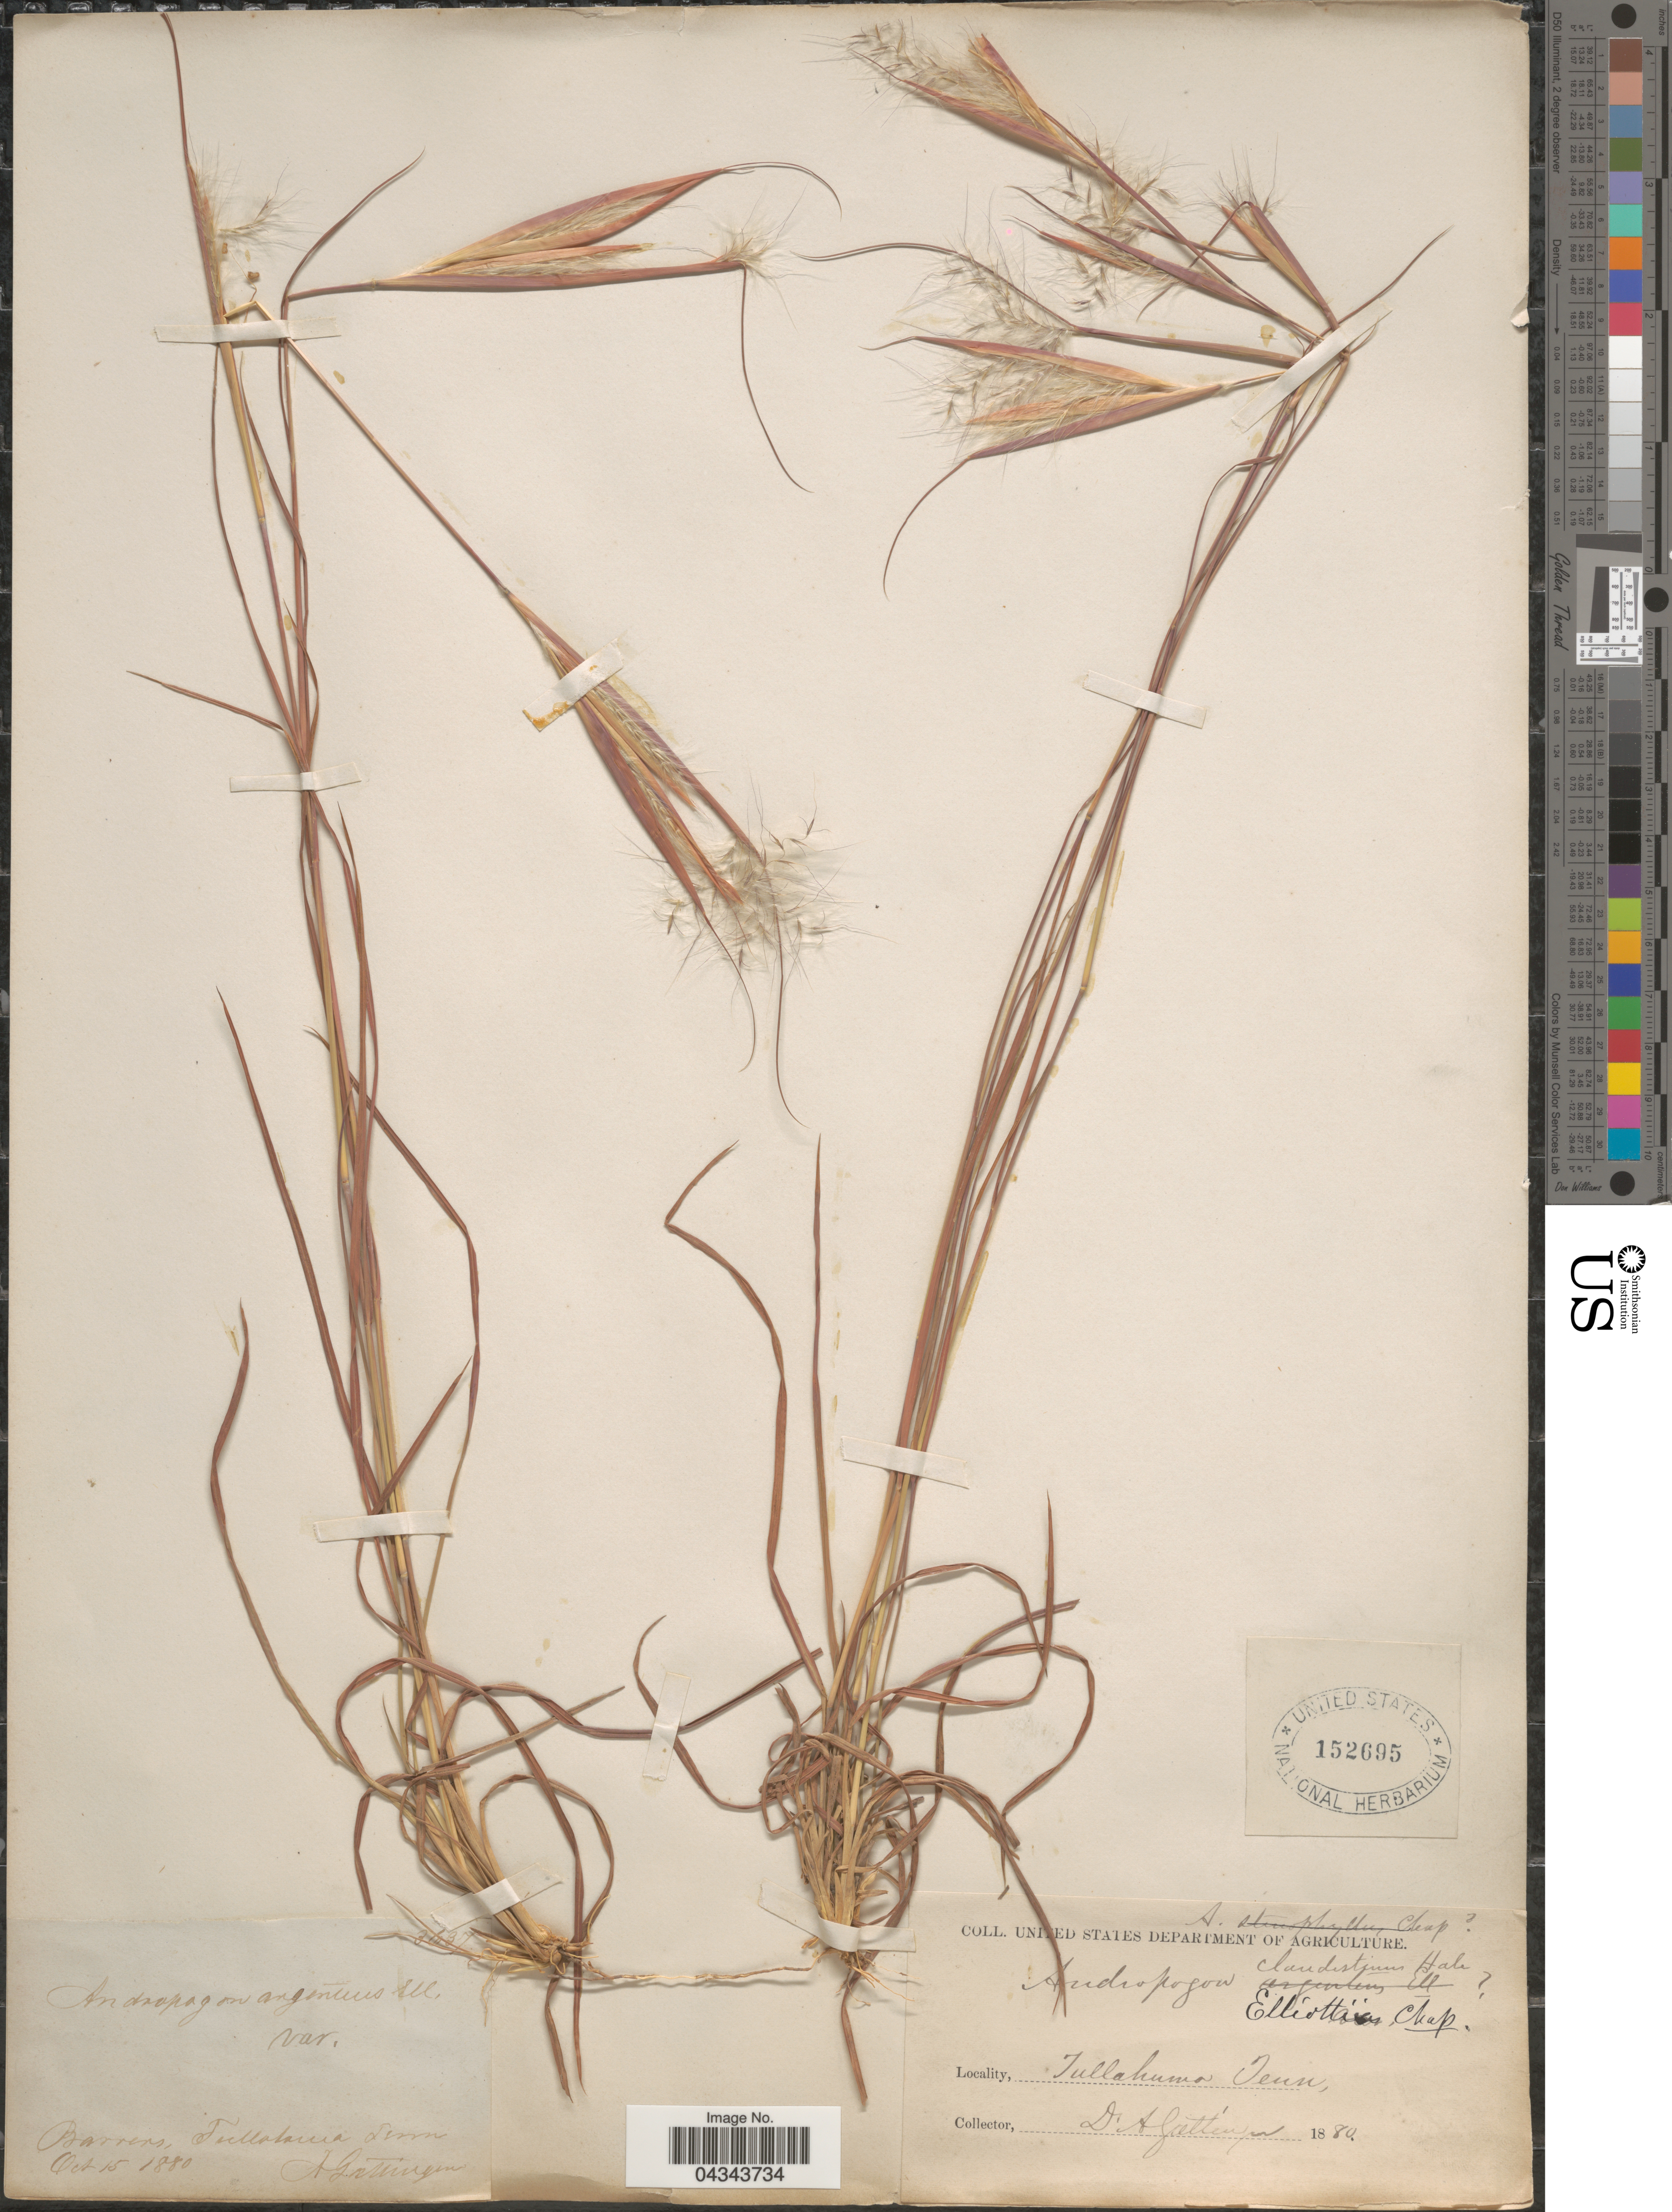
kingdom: Plantae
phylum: Tracheophyta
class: Liliopsida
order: Poales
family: Poaceae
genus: Andropogon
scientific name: Andropogon ternarius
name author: Michx.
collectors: A. Gattinger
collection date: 1880-10-15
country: United States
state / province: Tennessee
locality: Tullahoma.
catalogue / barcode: US 152695